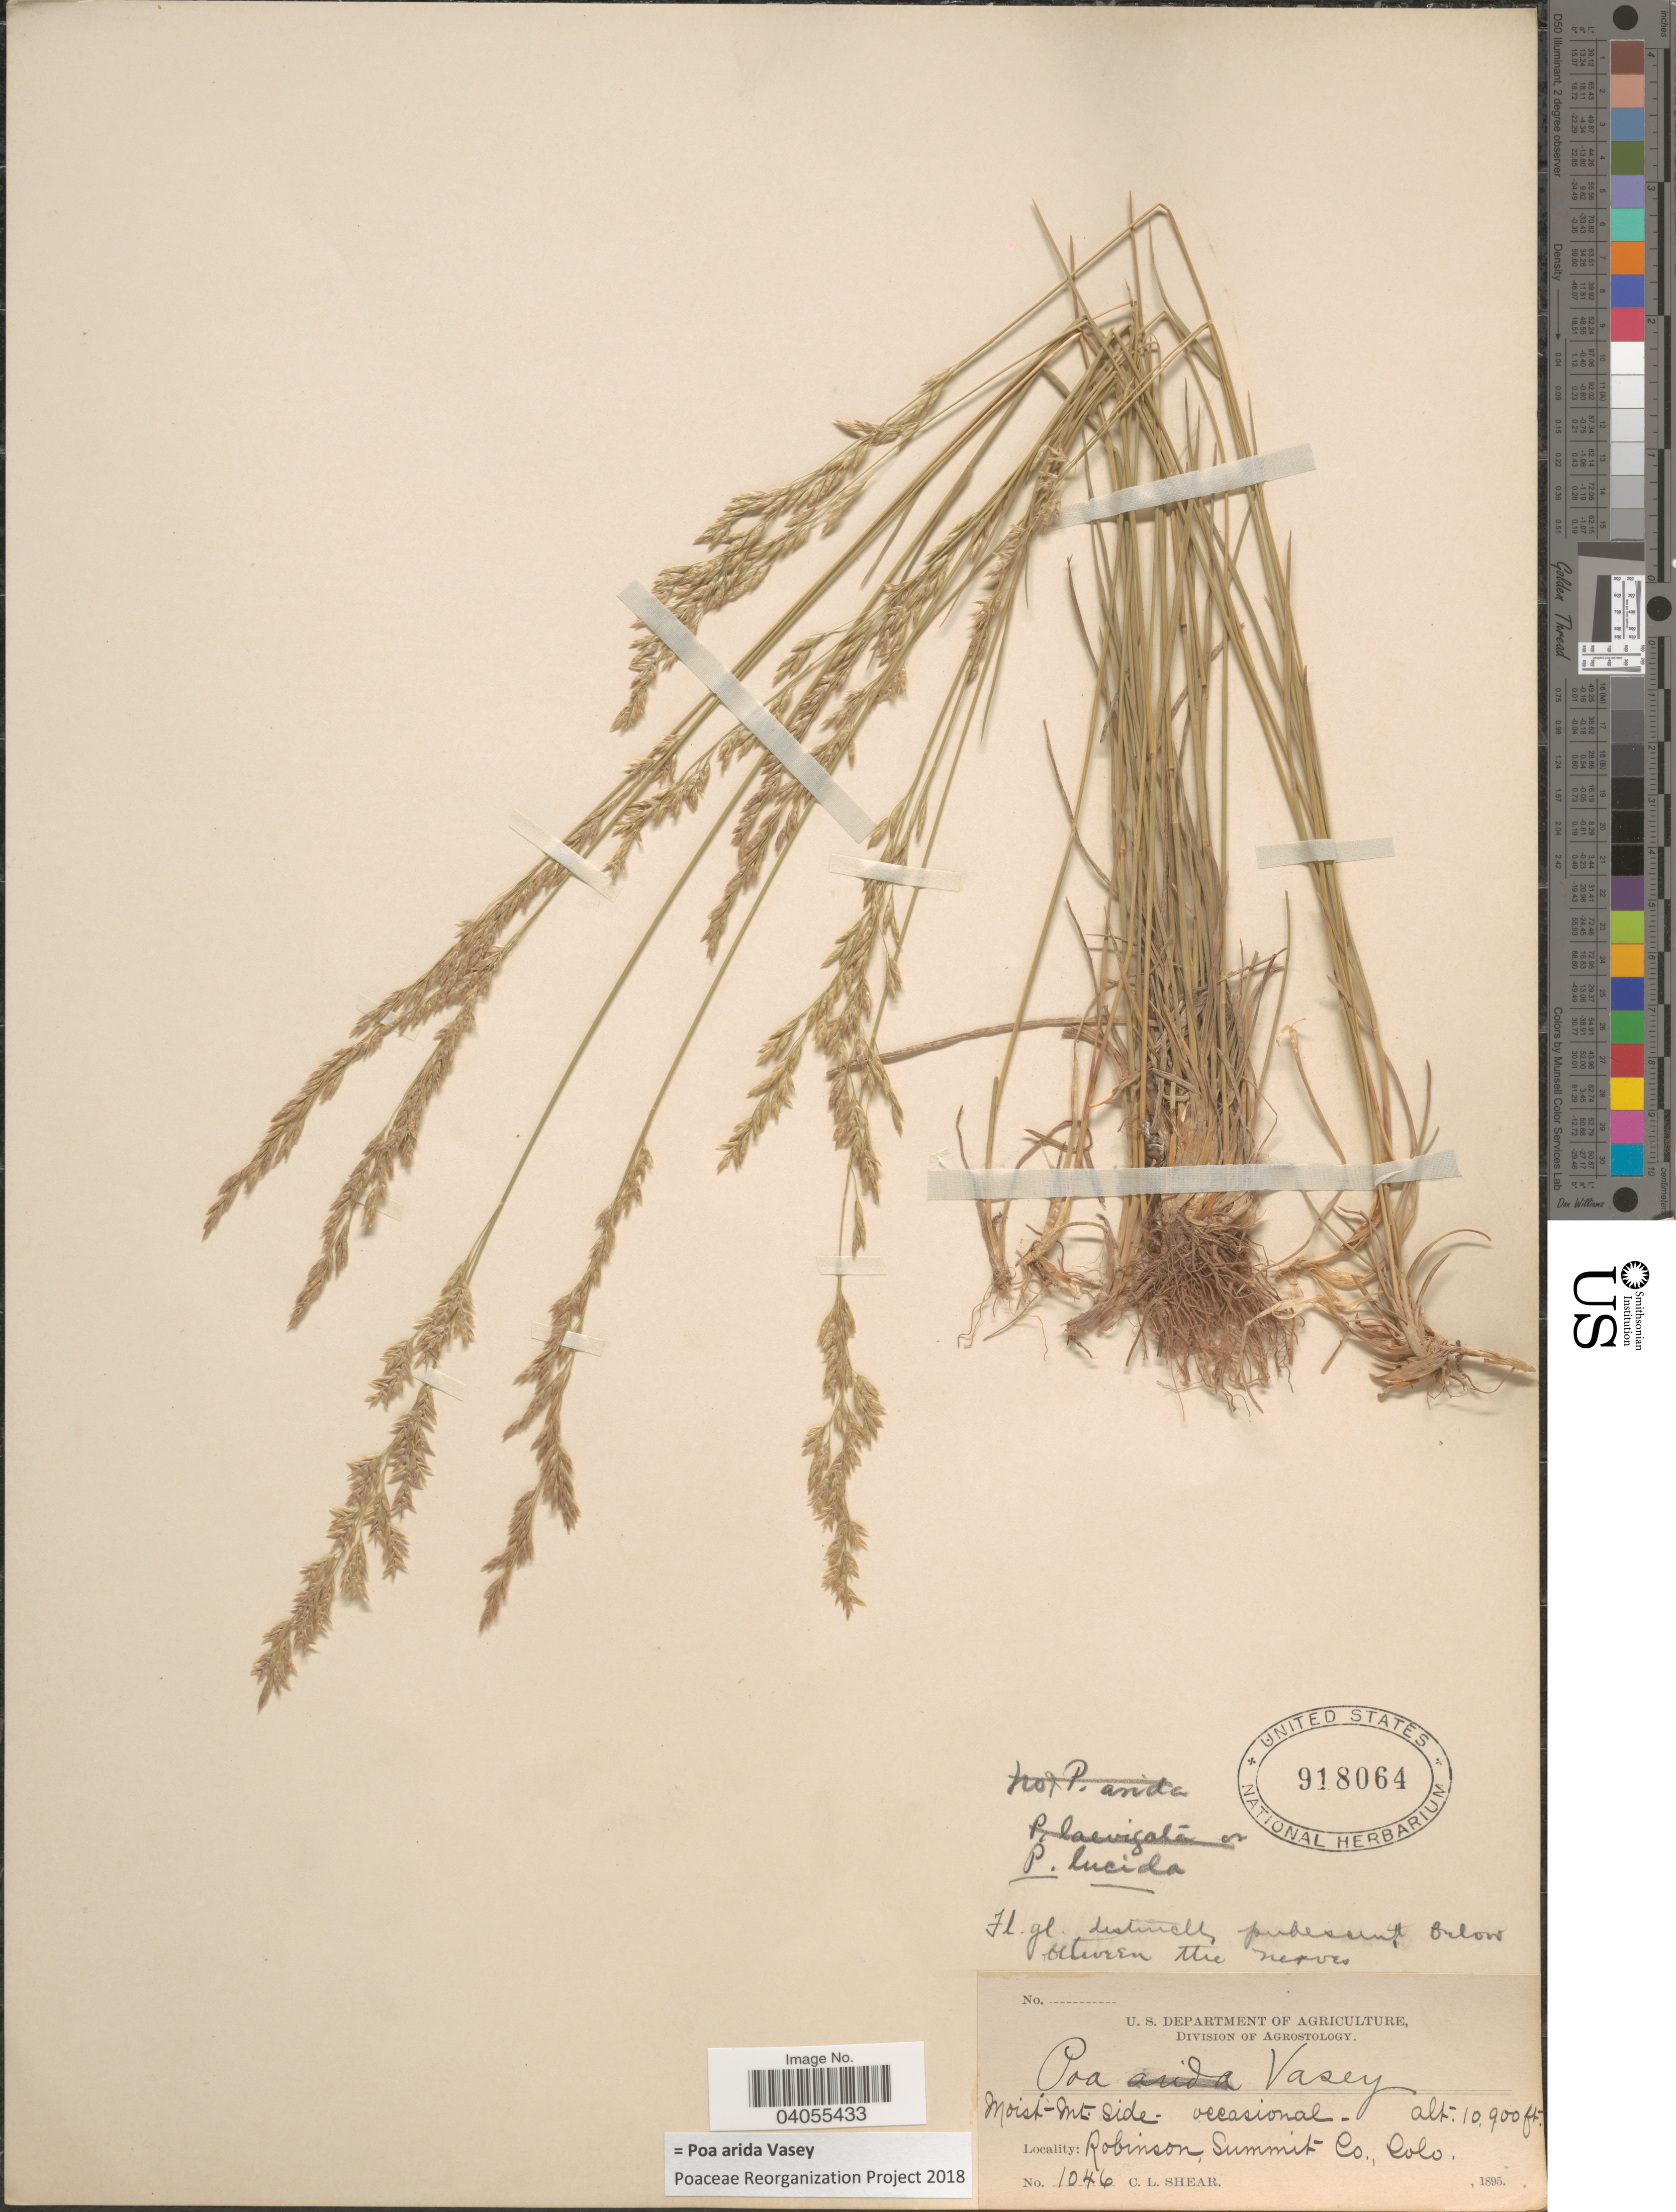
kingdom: Plantae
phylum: Tracheophyta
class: Liliopsida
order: Poales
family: Poaceae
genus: Poa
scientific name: Poa arida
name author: Vasey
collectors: C. L. Shear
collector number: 1046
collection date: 1895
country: United States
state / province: Colorado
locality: Robinson, Summit Co.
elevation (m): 3322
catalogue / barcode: US 918064